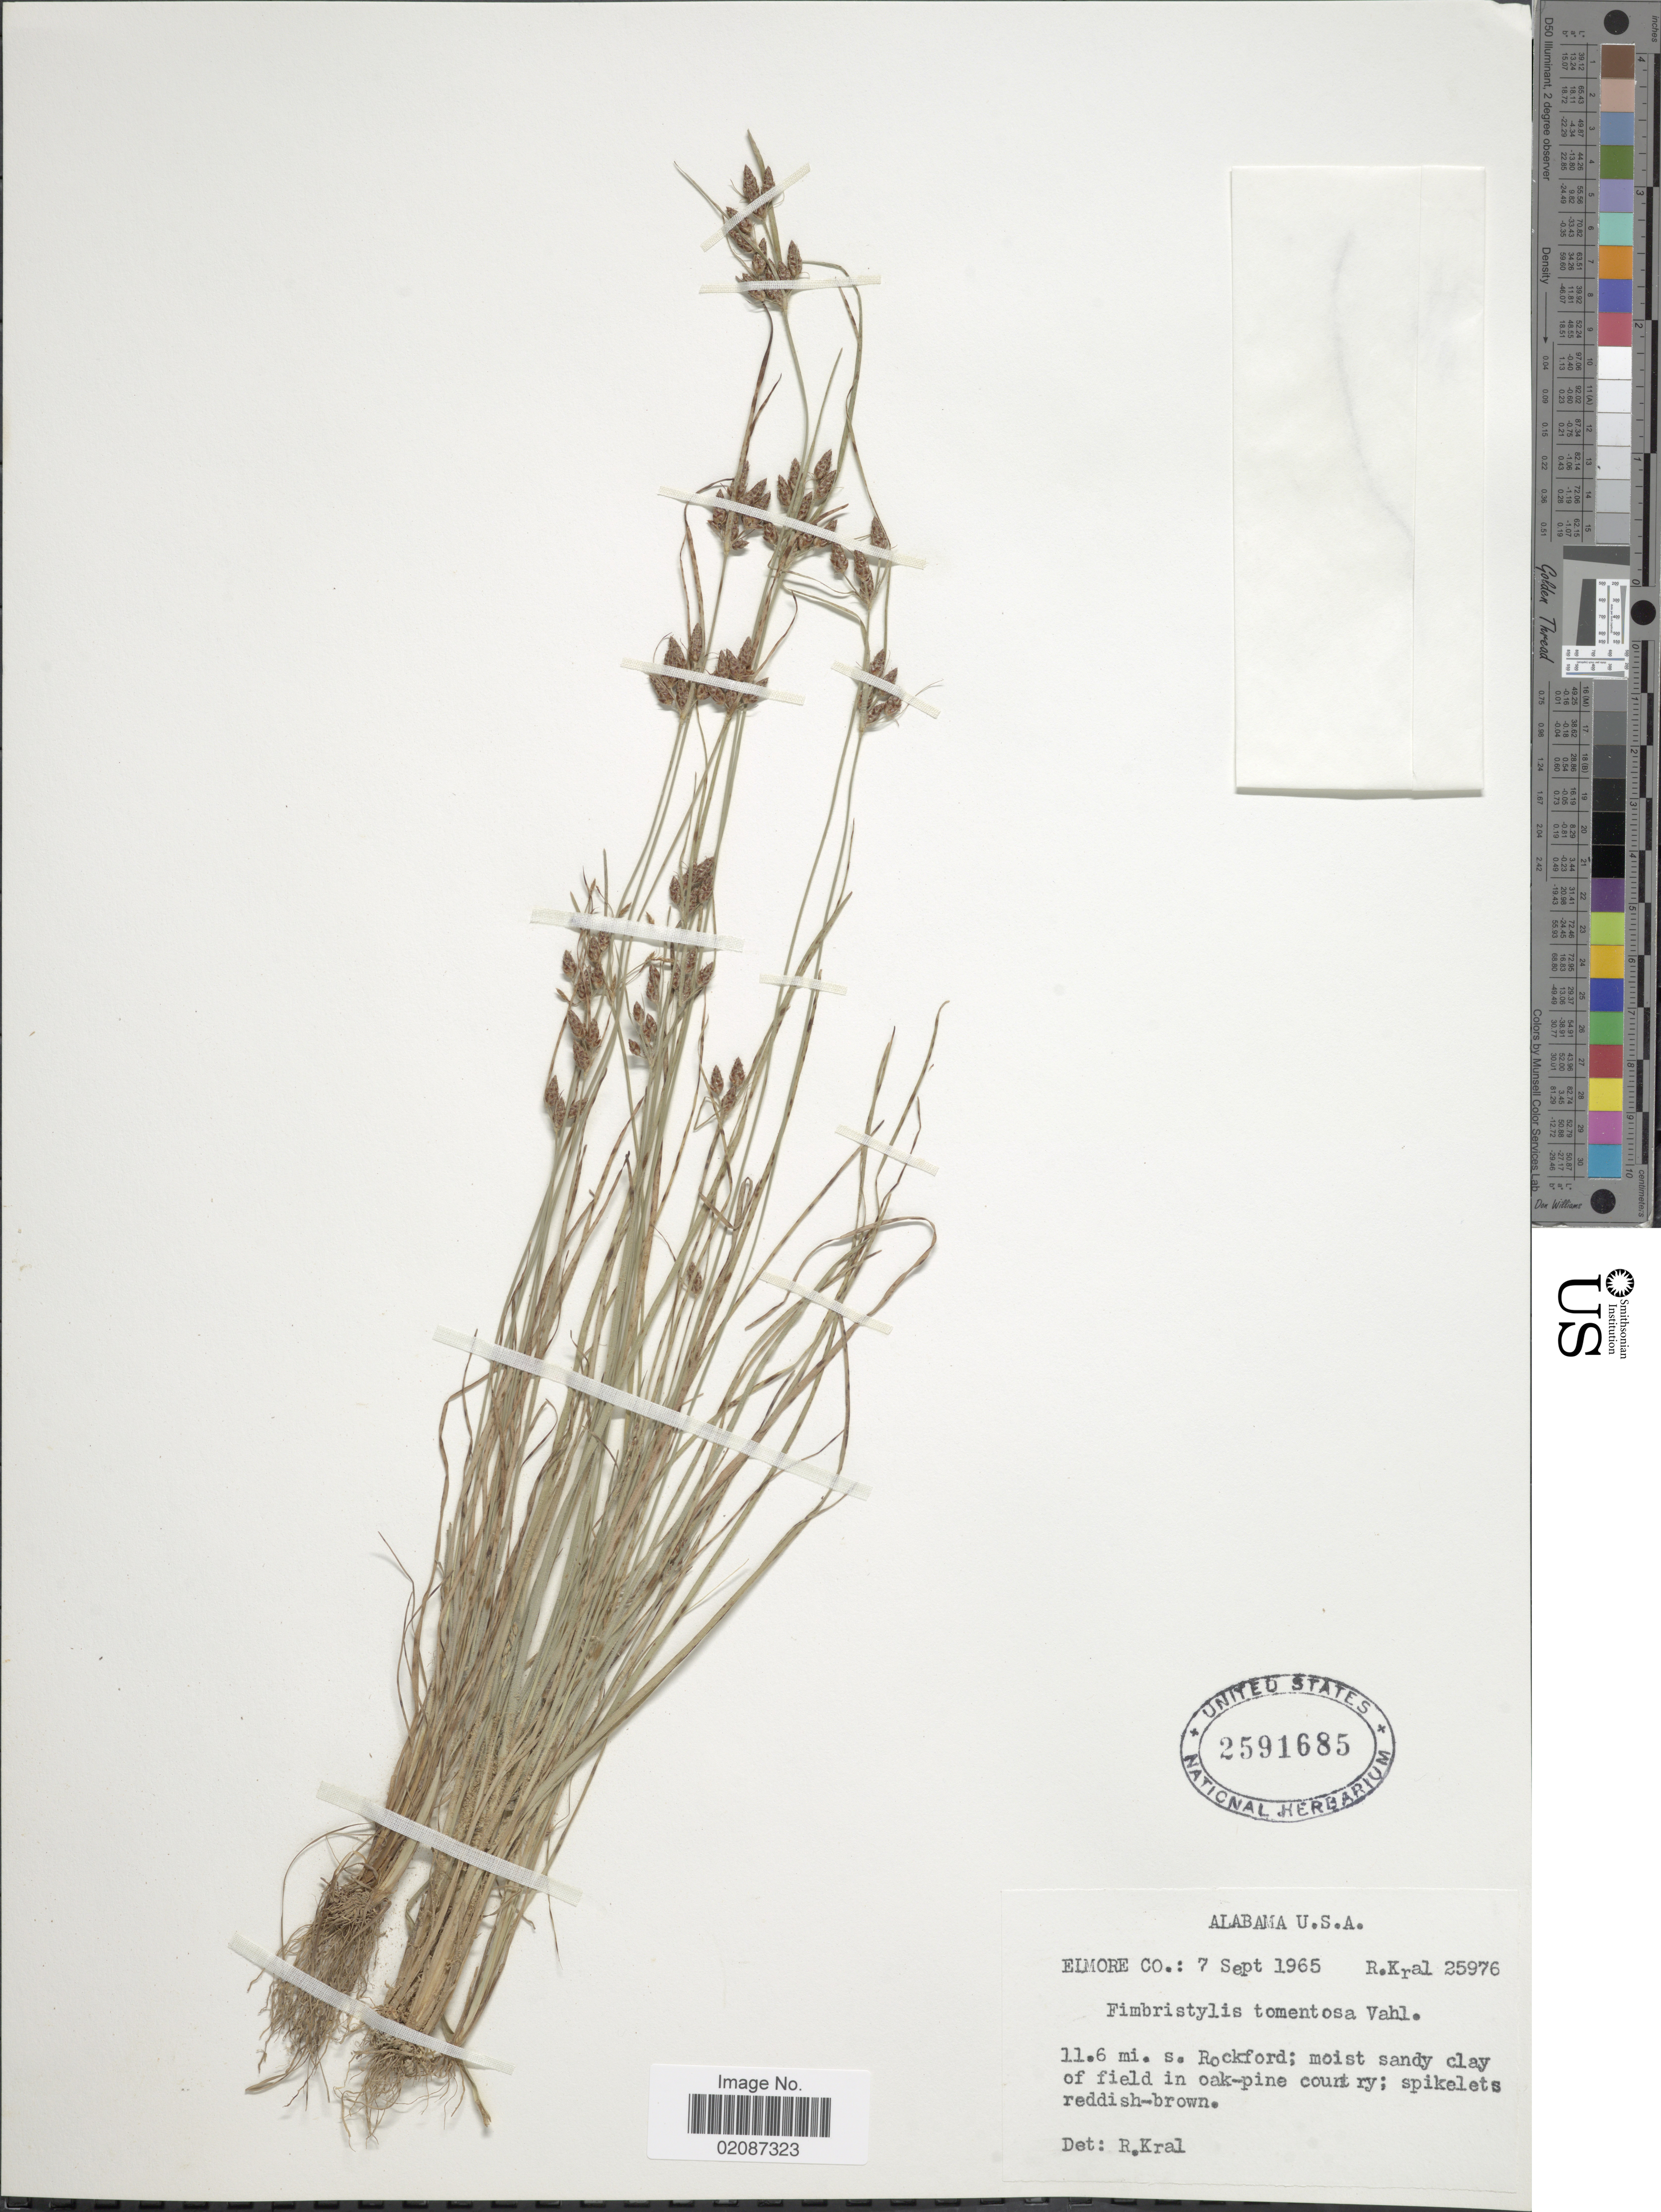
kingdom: Plantae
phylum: Tracheophyta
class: Liliopsida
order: Poales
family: Cyperaceae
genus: Fimbristylis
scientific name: Fimbristylis tomentosa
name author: Vahl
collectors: R. Kral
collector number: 25976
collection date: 1965-09-07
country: United States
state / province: Alabama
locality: Elmore Co.: 11.6 mi. s. Rockford; moist sandy clay of field in oak-pine country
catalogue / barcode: US 2591685